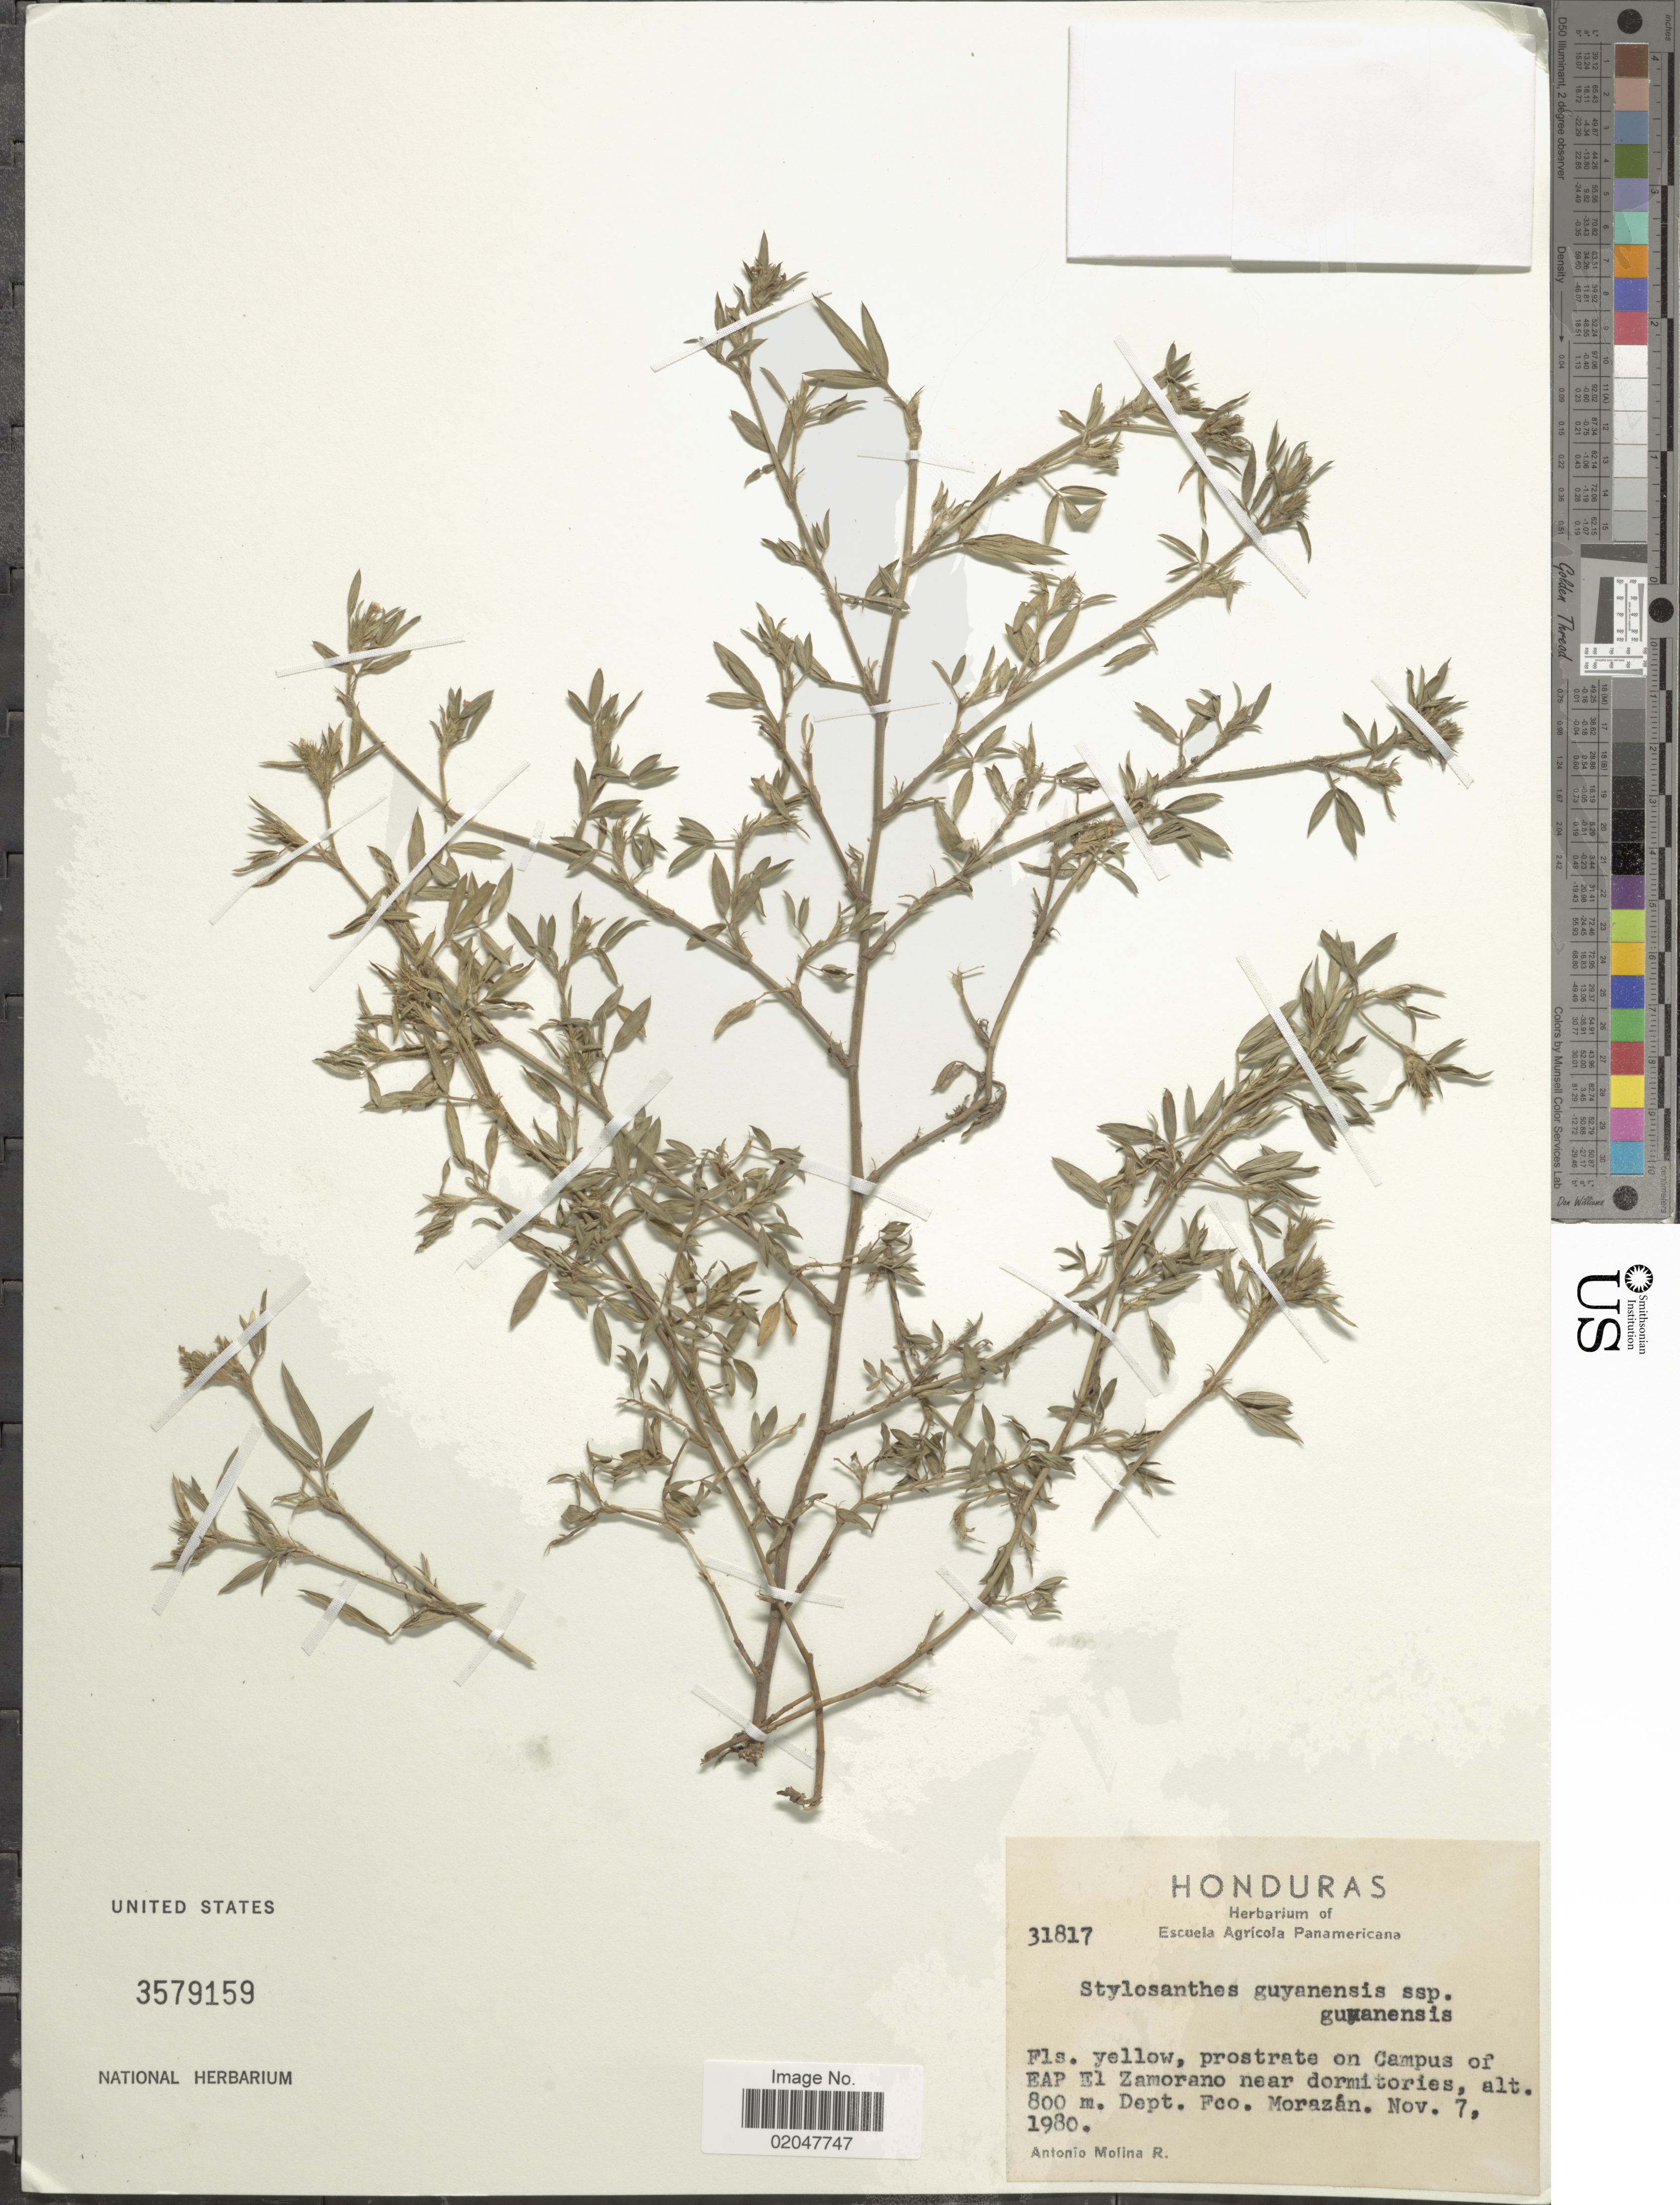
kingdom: Plantae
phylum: Tracheophyta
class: Magnoliopsida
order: Fabales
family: Fabaceae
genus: Stylosanthes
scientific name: Stylosanthes guianensis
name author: (Aubl.) Sw.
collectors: A. Molina R.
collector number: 31817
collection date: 1980-11-07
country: Honduras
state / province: Fco. Morazán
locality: Prostrate on Campus of EAP El Zamorano near dormitories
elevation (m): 800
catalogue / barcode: US 3579159